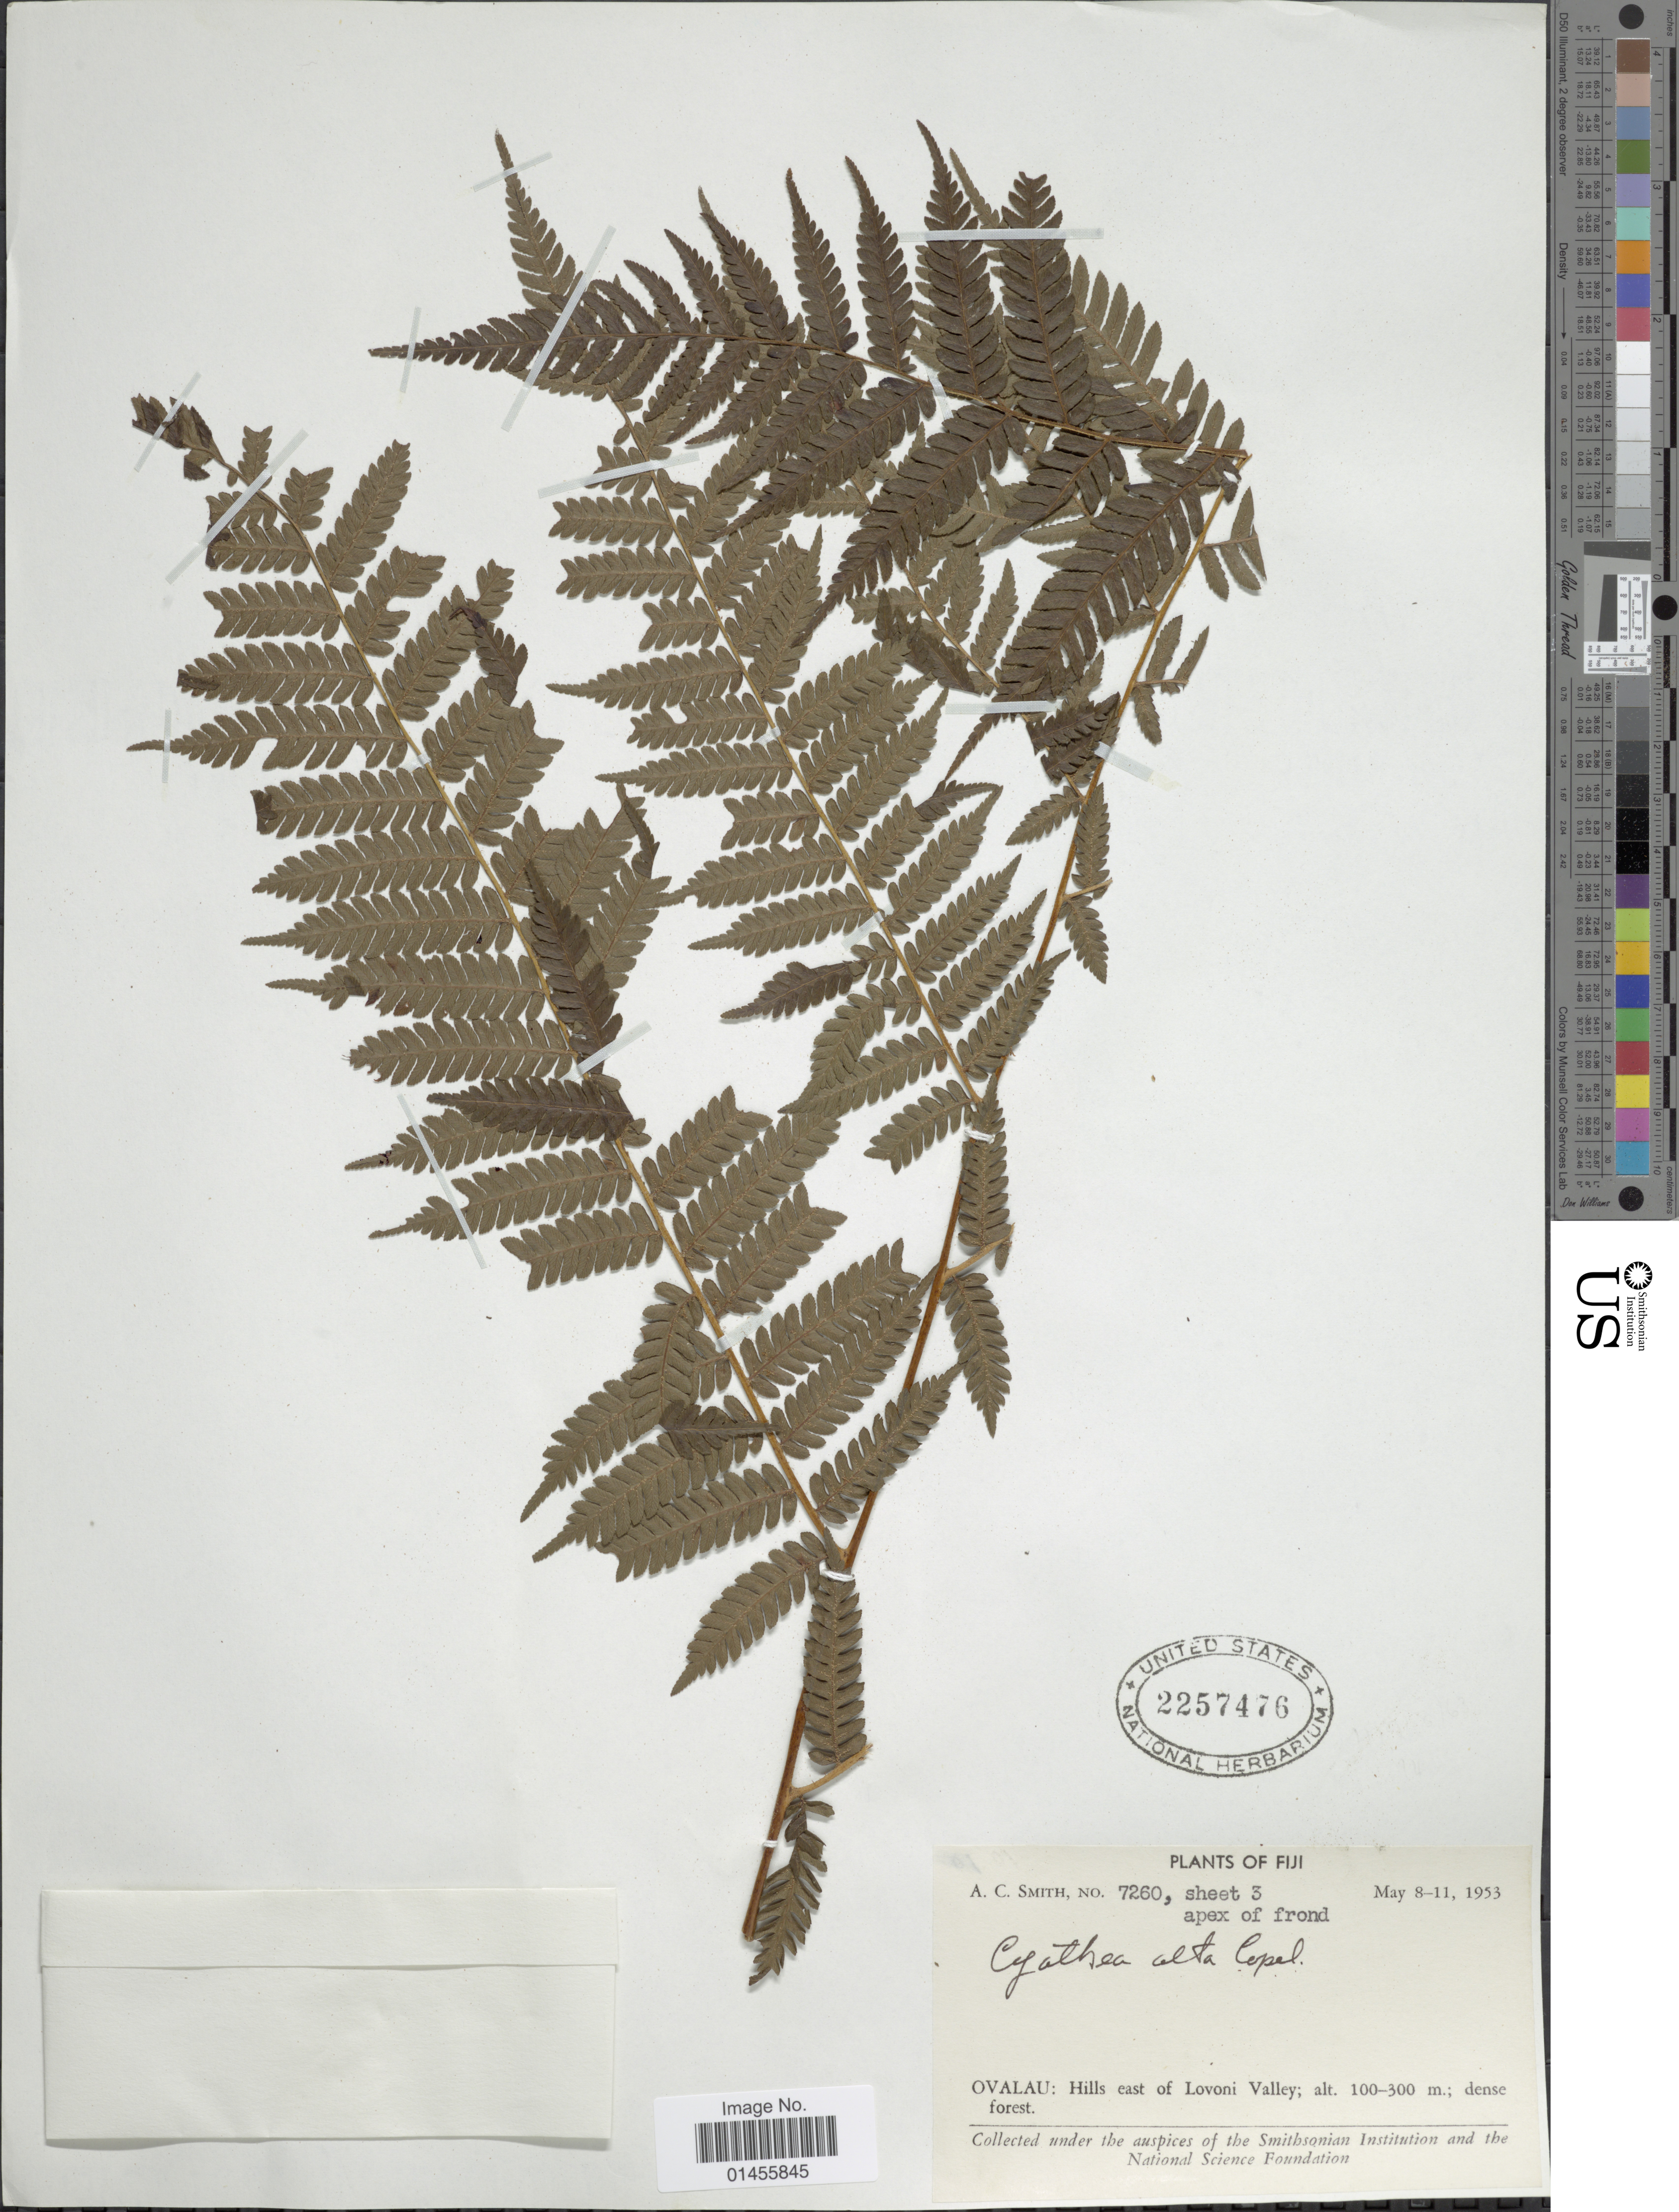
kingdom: Plantae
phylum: Tracheophyta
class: Polypodiopsida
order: Cyatheales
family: Cyatheaceae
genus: Alsophila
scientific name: Alsophila alta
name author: (Copel.) R.M. Tryon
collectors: A. C. Smith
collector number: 7260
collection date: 1953-05-08/1953-05-11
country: Fiji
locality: Ovalau: Hill east of Lovoni Valley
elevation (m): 100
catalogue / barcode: US 2257476